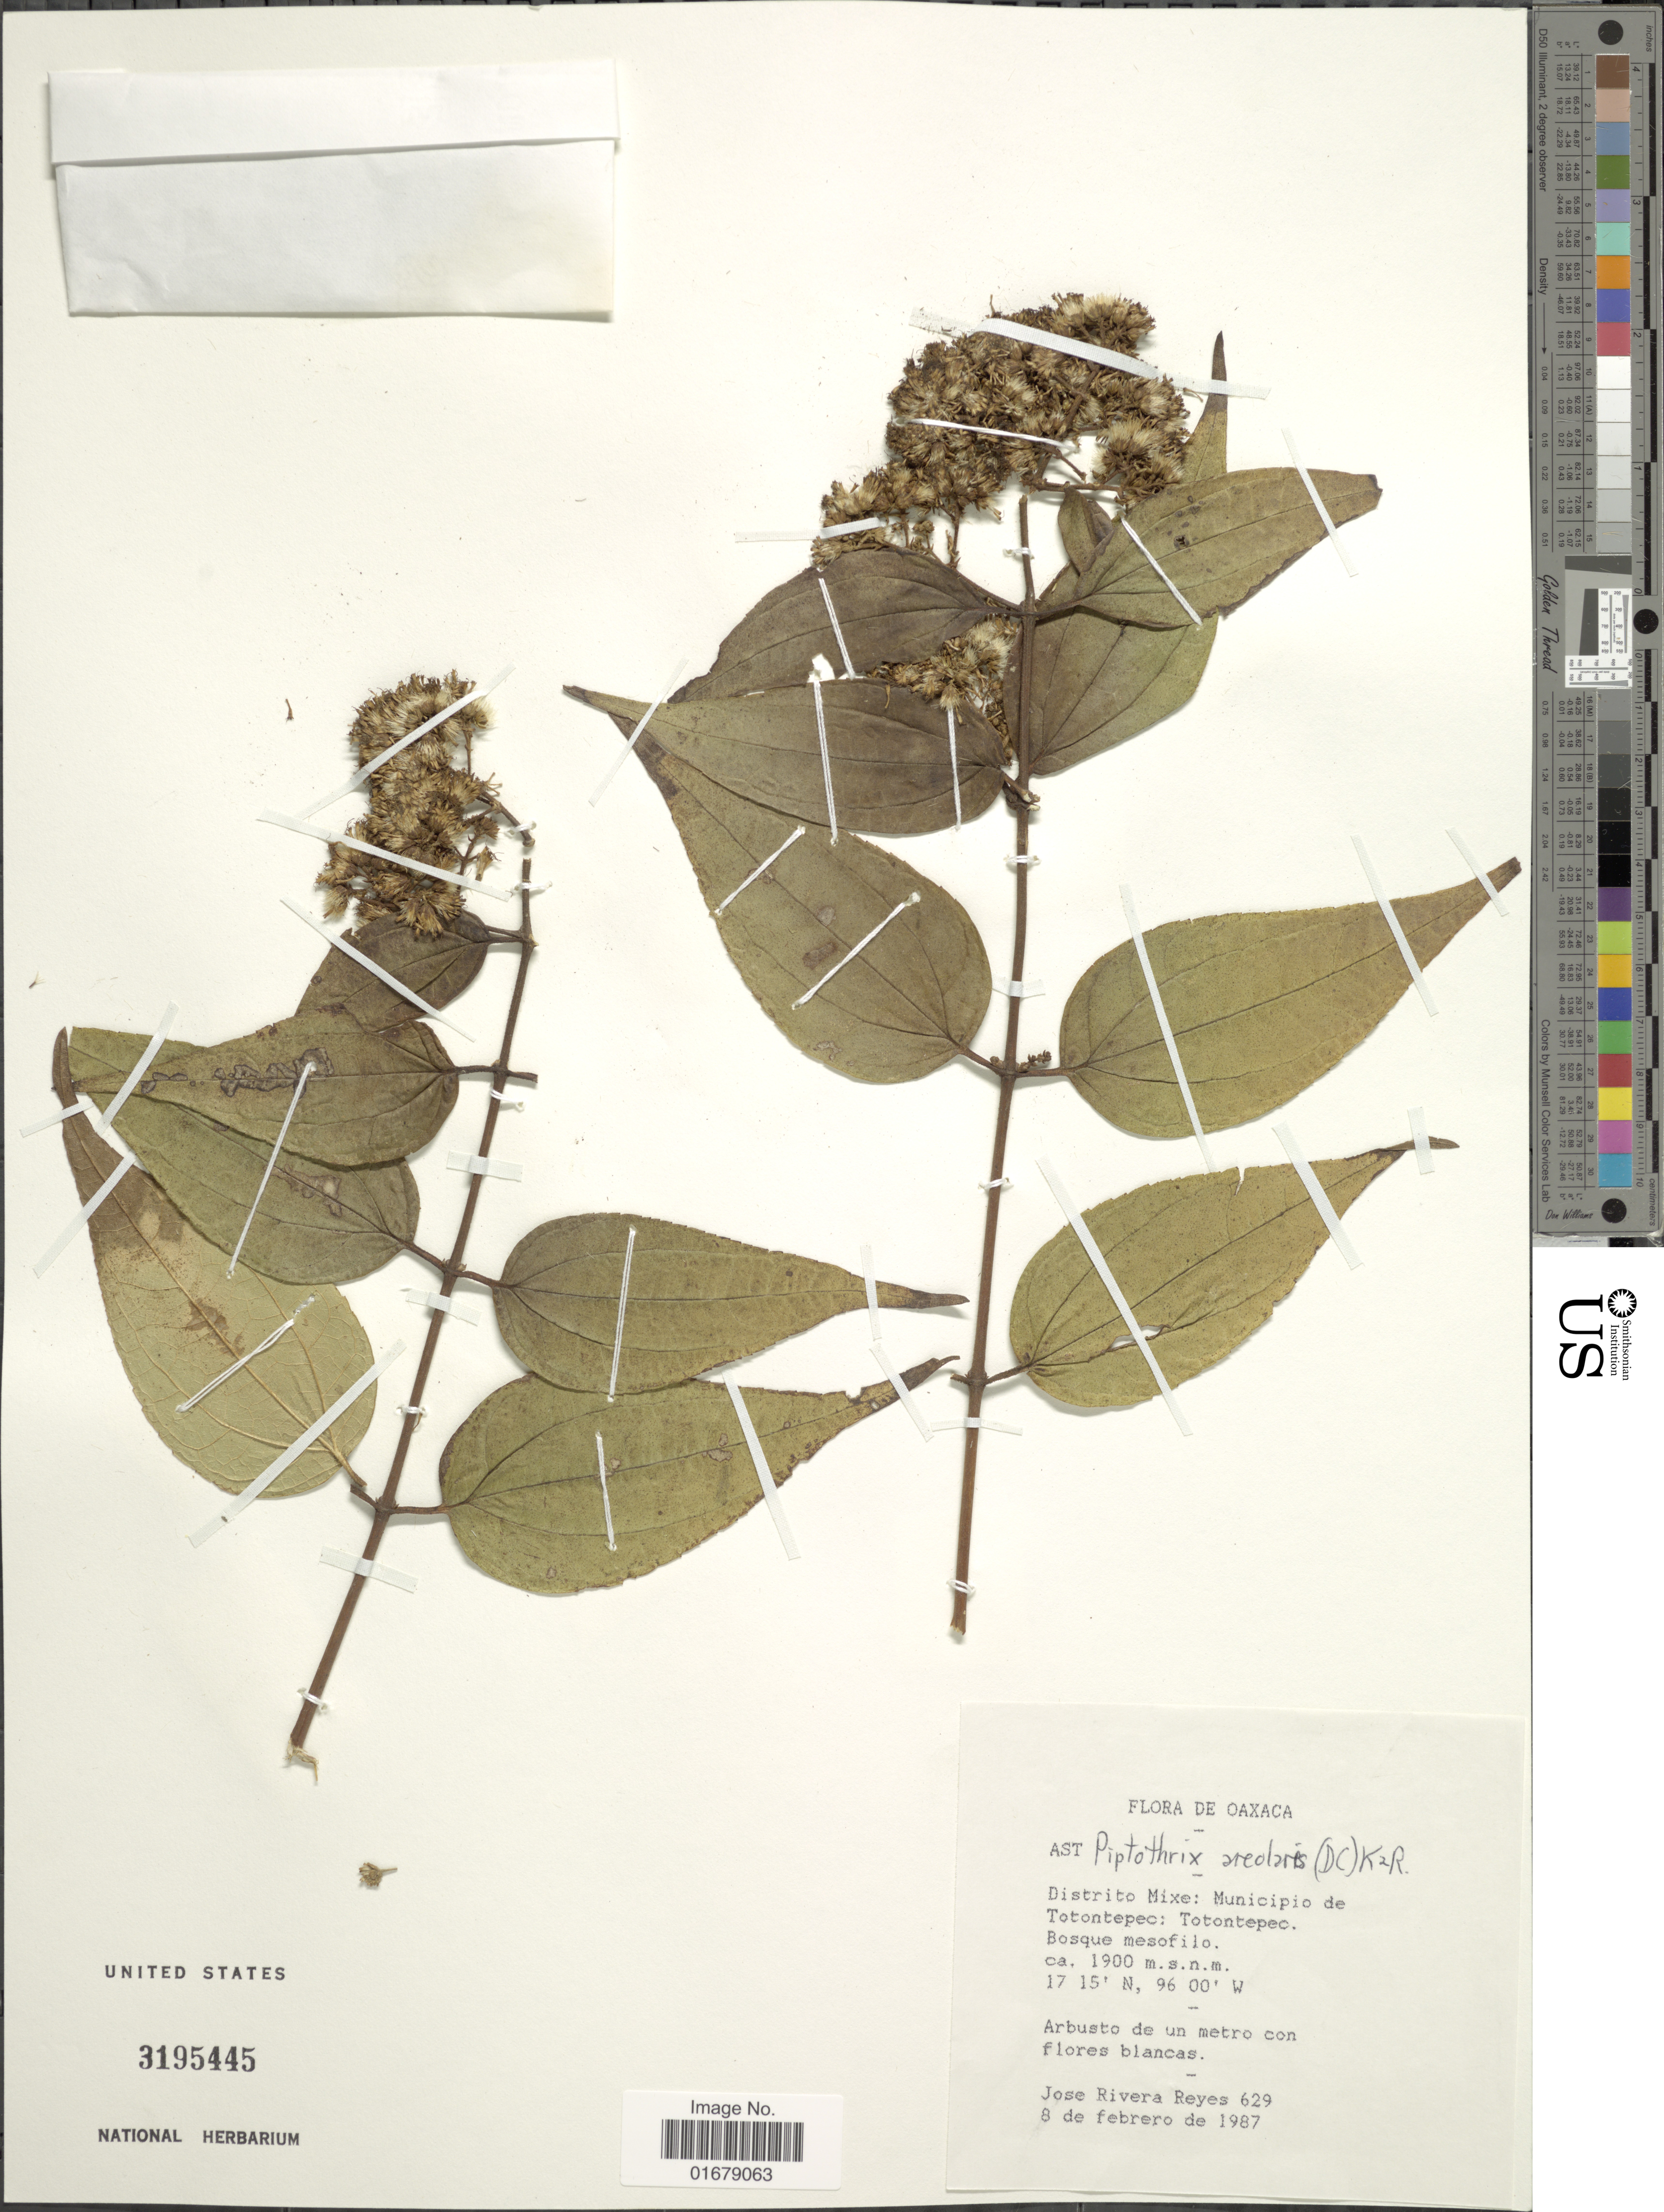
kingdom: Plantae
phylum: Tracheophyta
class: Magnoliopsida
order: Asterales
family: Asteraceae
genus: Piptothrix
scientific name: Piptothrix areolaris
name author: (DC.) R.M. King & H. Rob.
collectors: J. Reyes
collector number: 629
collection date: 1987-02-08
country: Mexico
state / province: Oaxaca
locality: Oaxaca. Distrito Mixe: Municipio de Totontepec: Totontepec.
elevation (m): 1900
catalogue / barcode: US 3195445